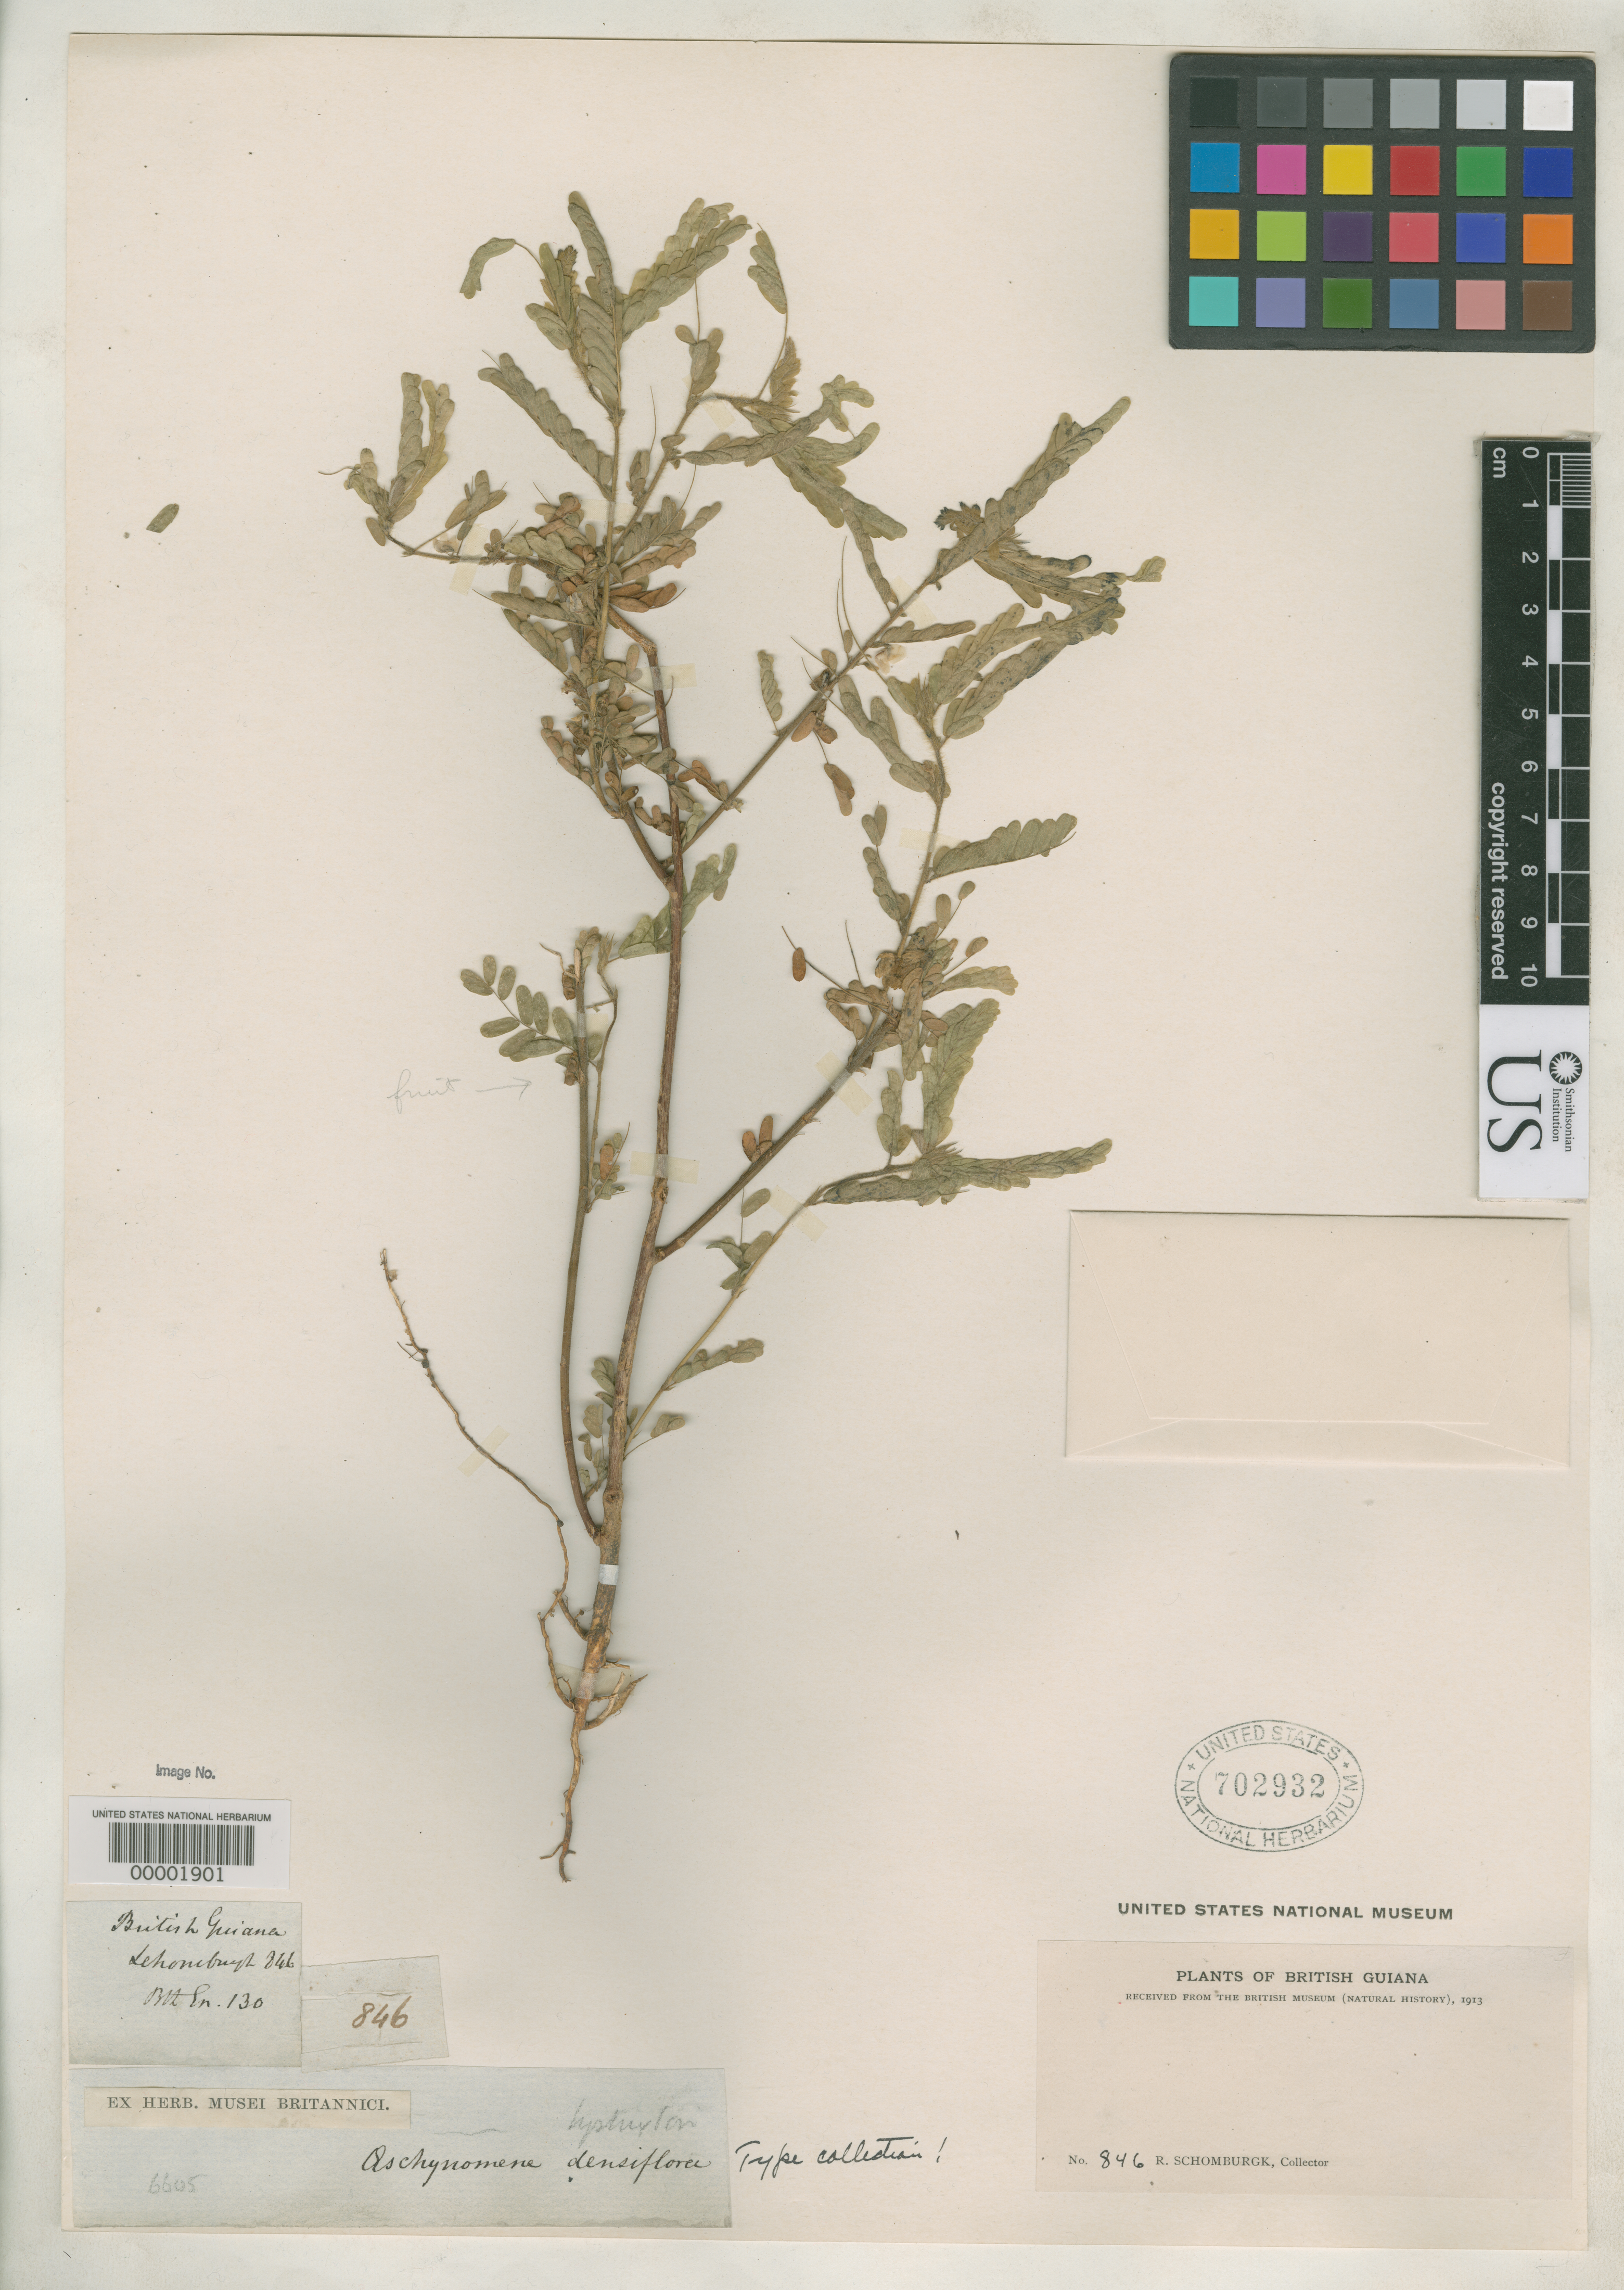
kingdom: Plantae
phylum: Tracheophyta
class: Magnoliopsida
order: Fabales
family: Fabaceae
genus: Aeschynomene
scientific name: Aeschynomene densiflora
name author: Benth.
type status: Isotype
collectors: R. H. Schomburgk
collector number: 846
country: Guyana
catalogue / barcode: US 702932